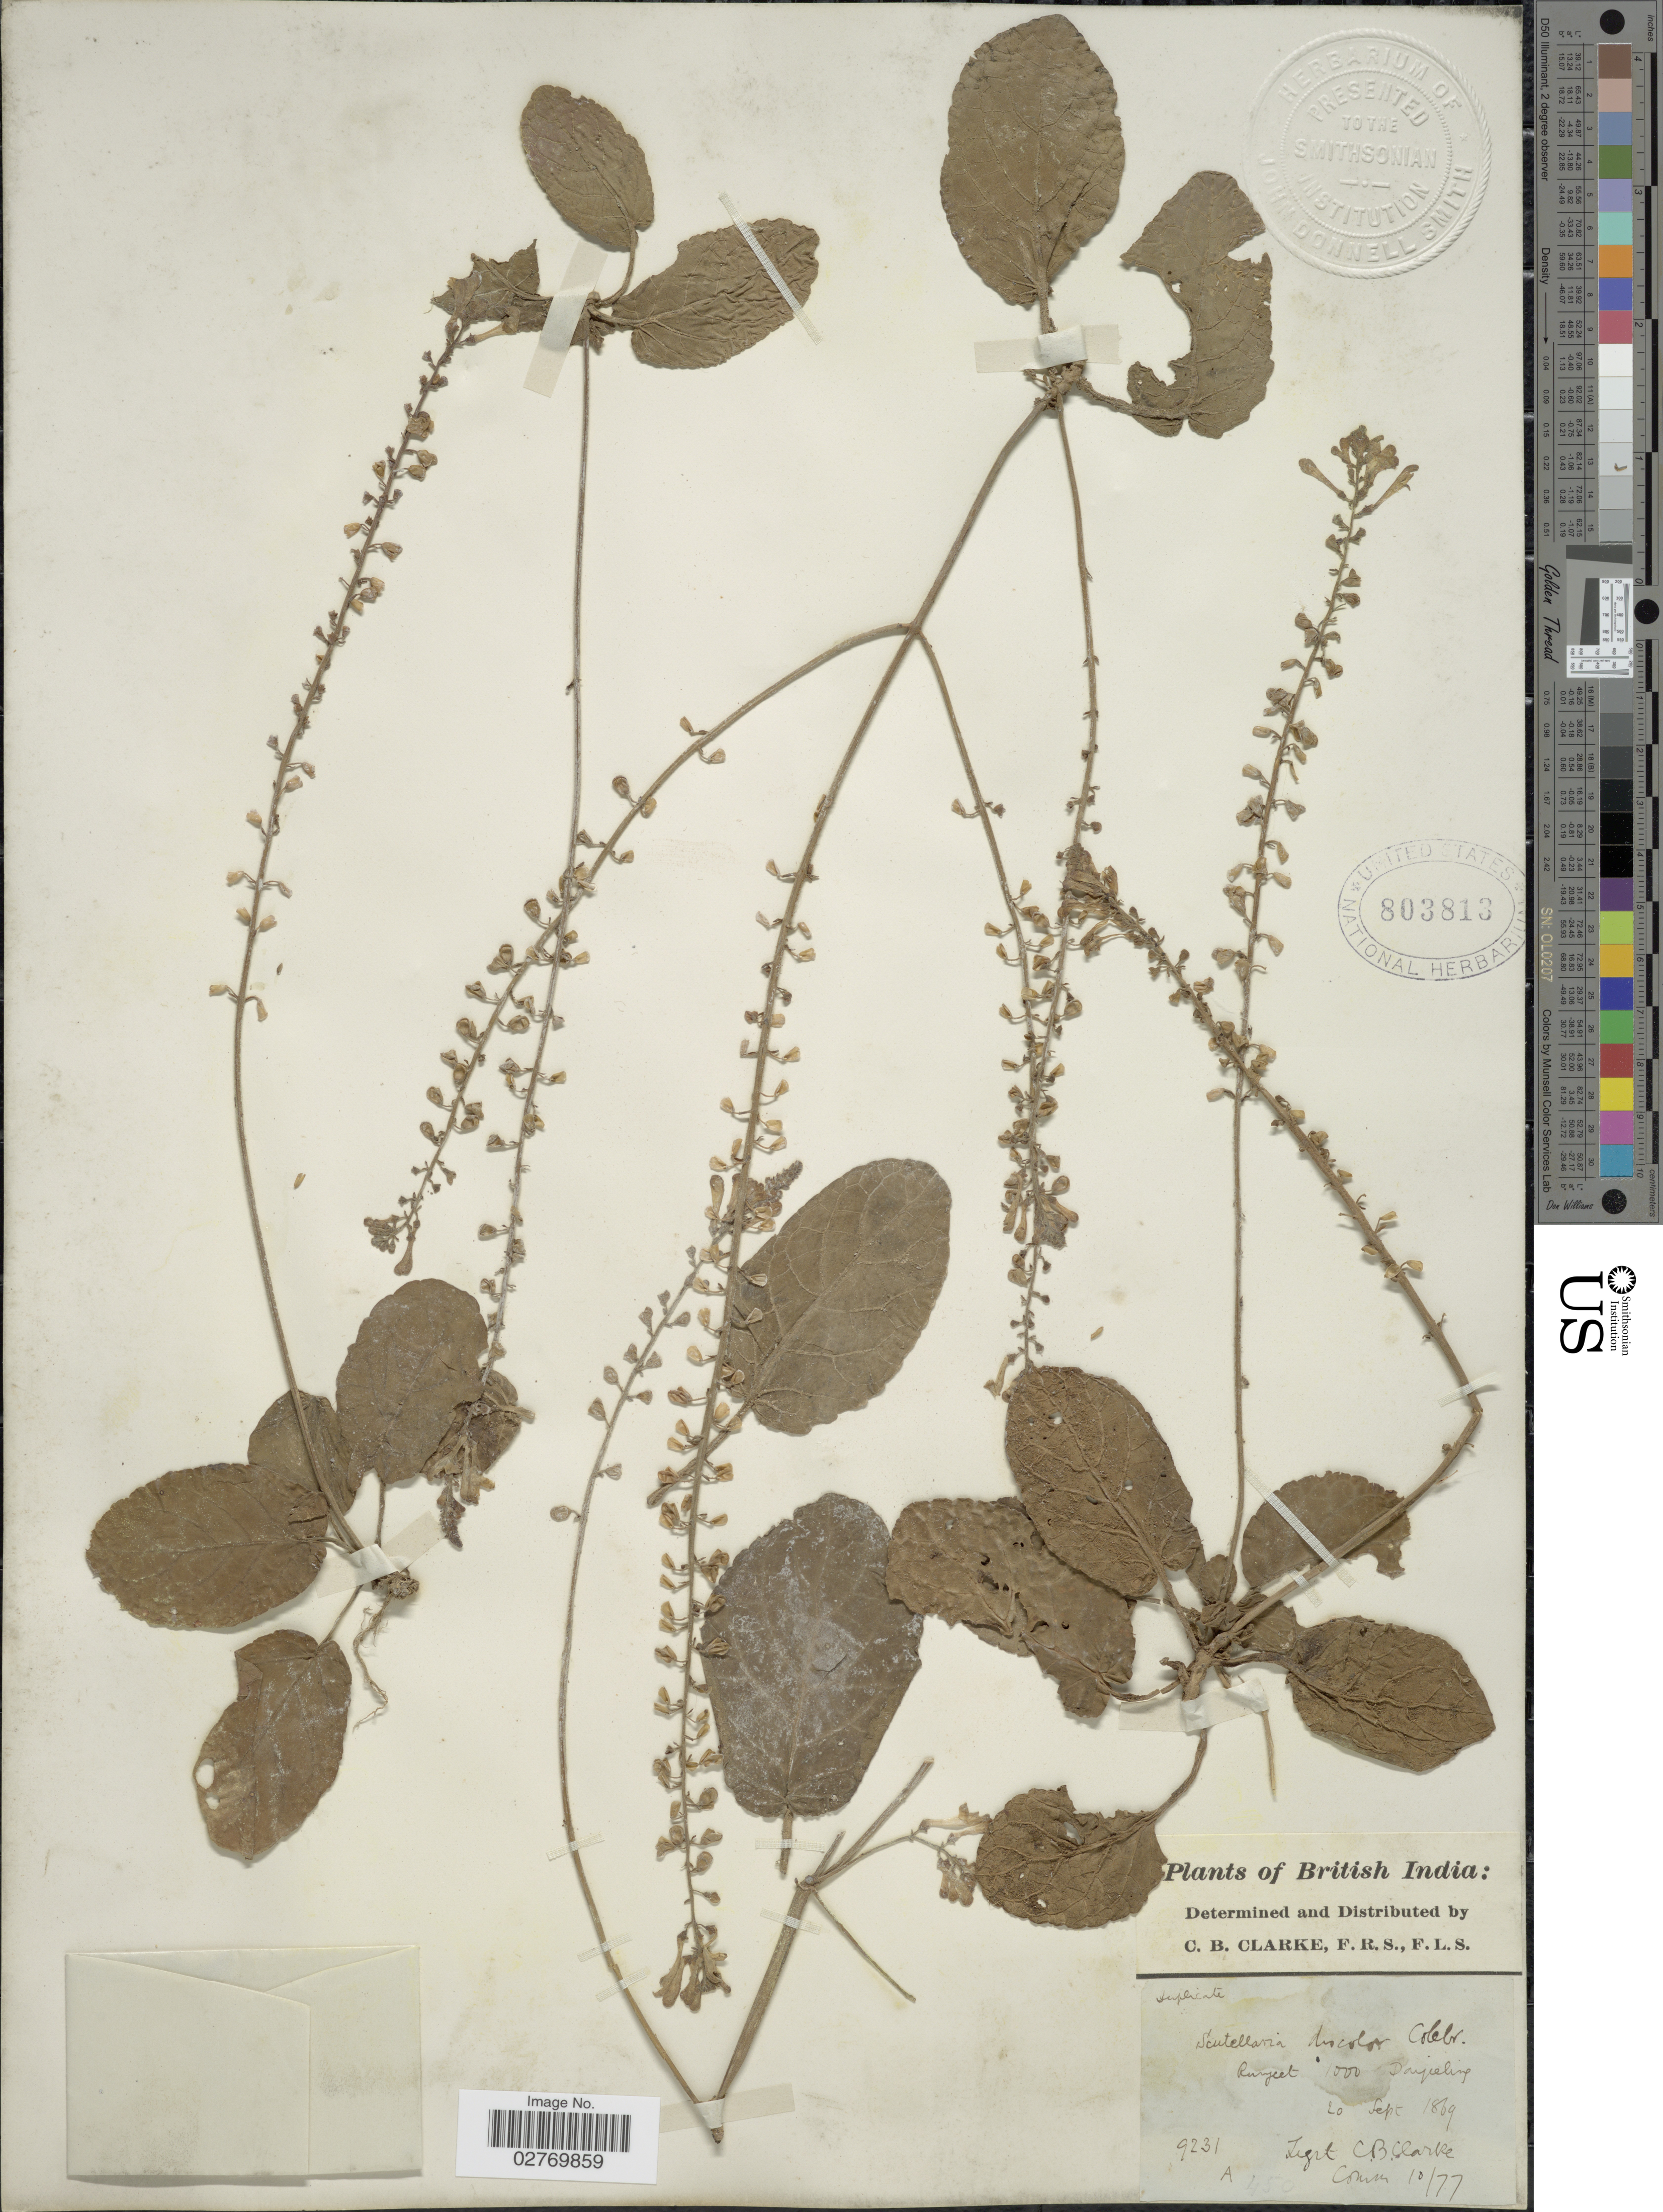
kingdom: Plantae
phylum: Tracheophyta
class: Magnoliopsida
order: Lamiales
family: Lamiaceae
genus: Scutellaria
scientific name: Scutellaria discolor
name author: Colebr.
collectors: C. B. Clarke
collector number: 9231A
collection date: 1869-09-20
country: India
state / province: West Bengal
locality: British India. Runjeet. Darjeeling.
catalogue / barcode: US 803813